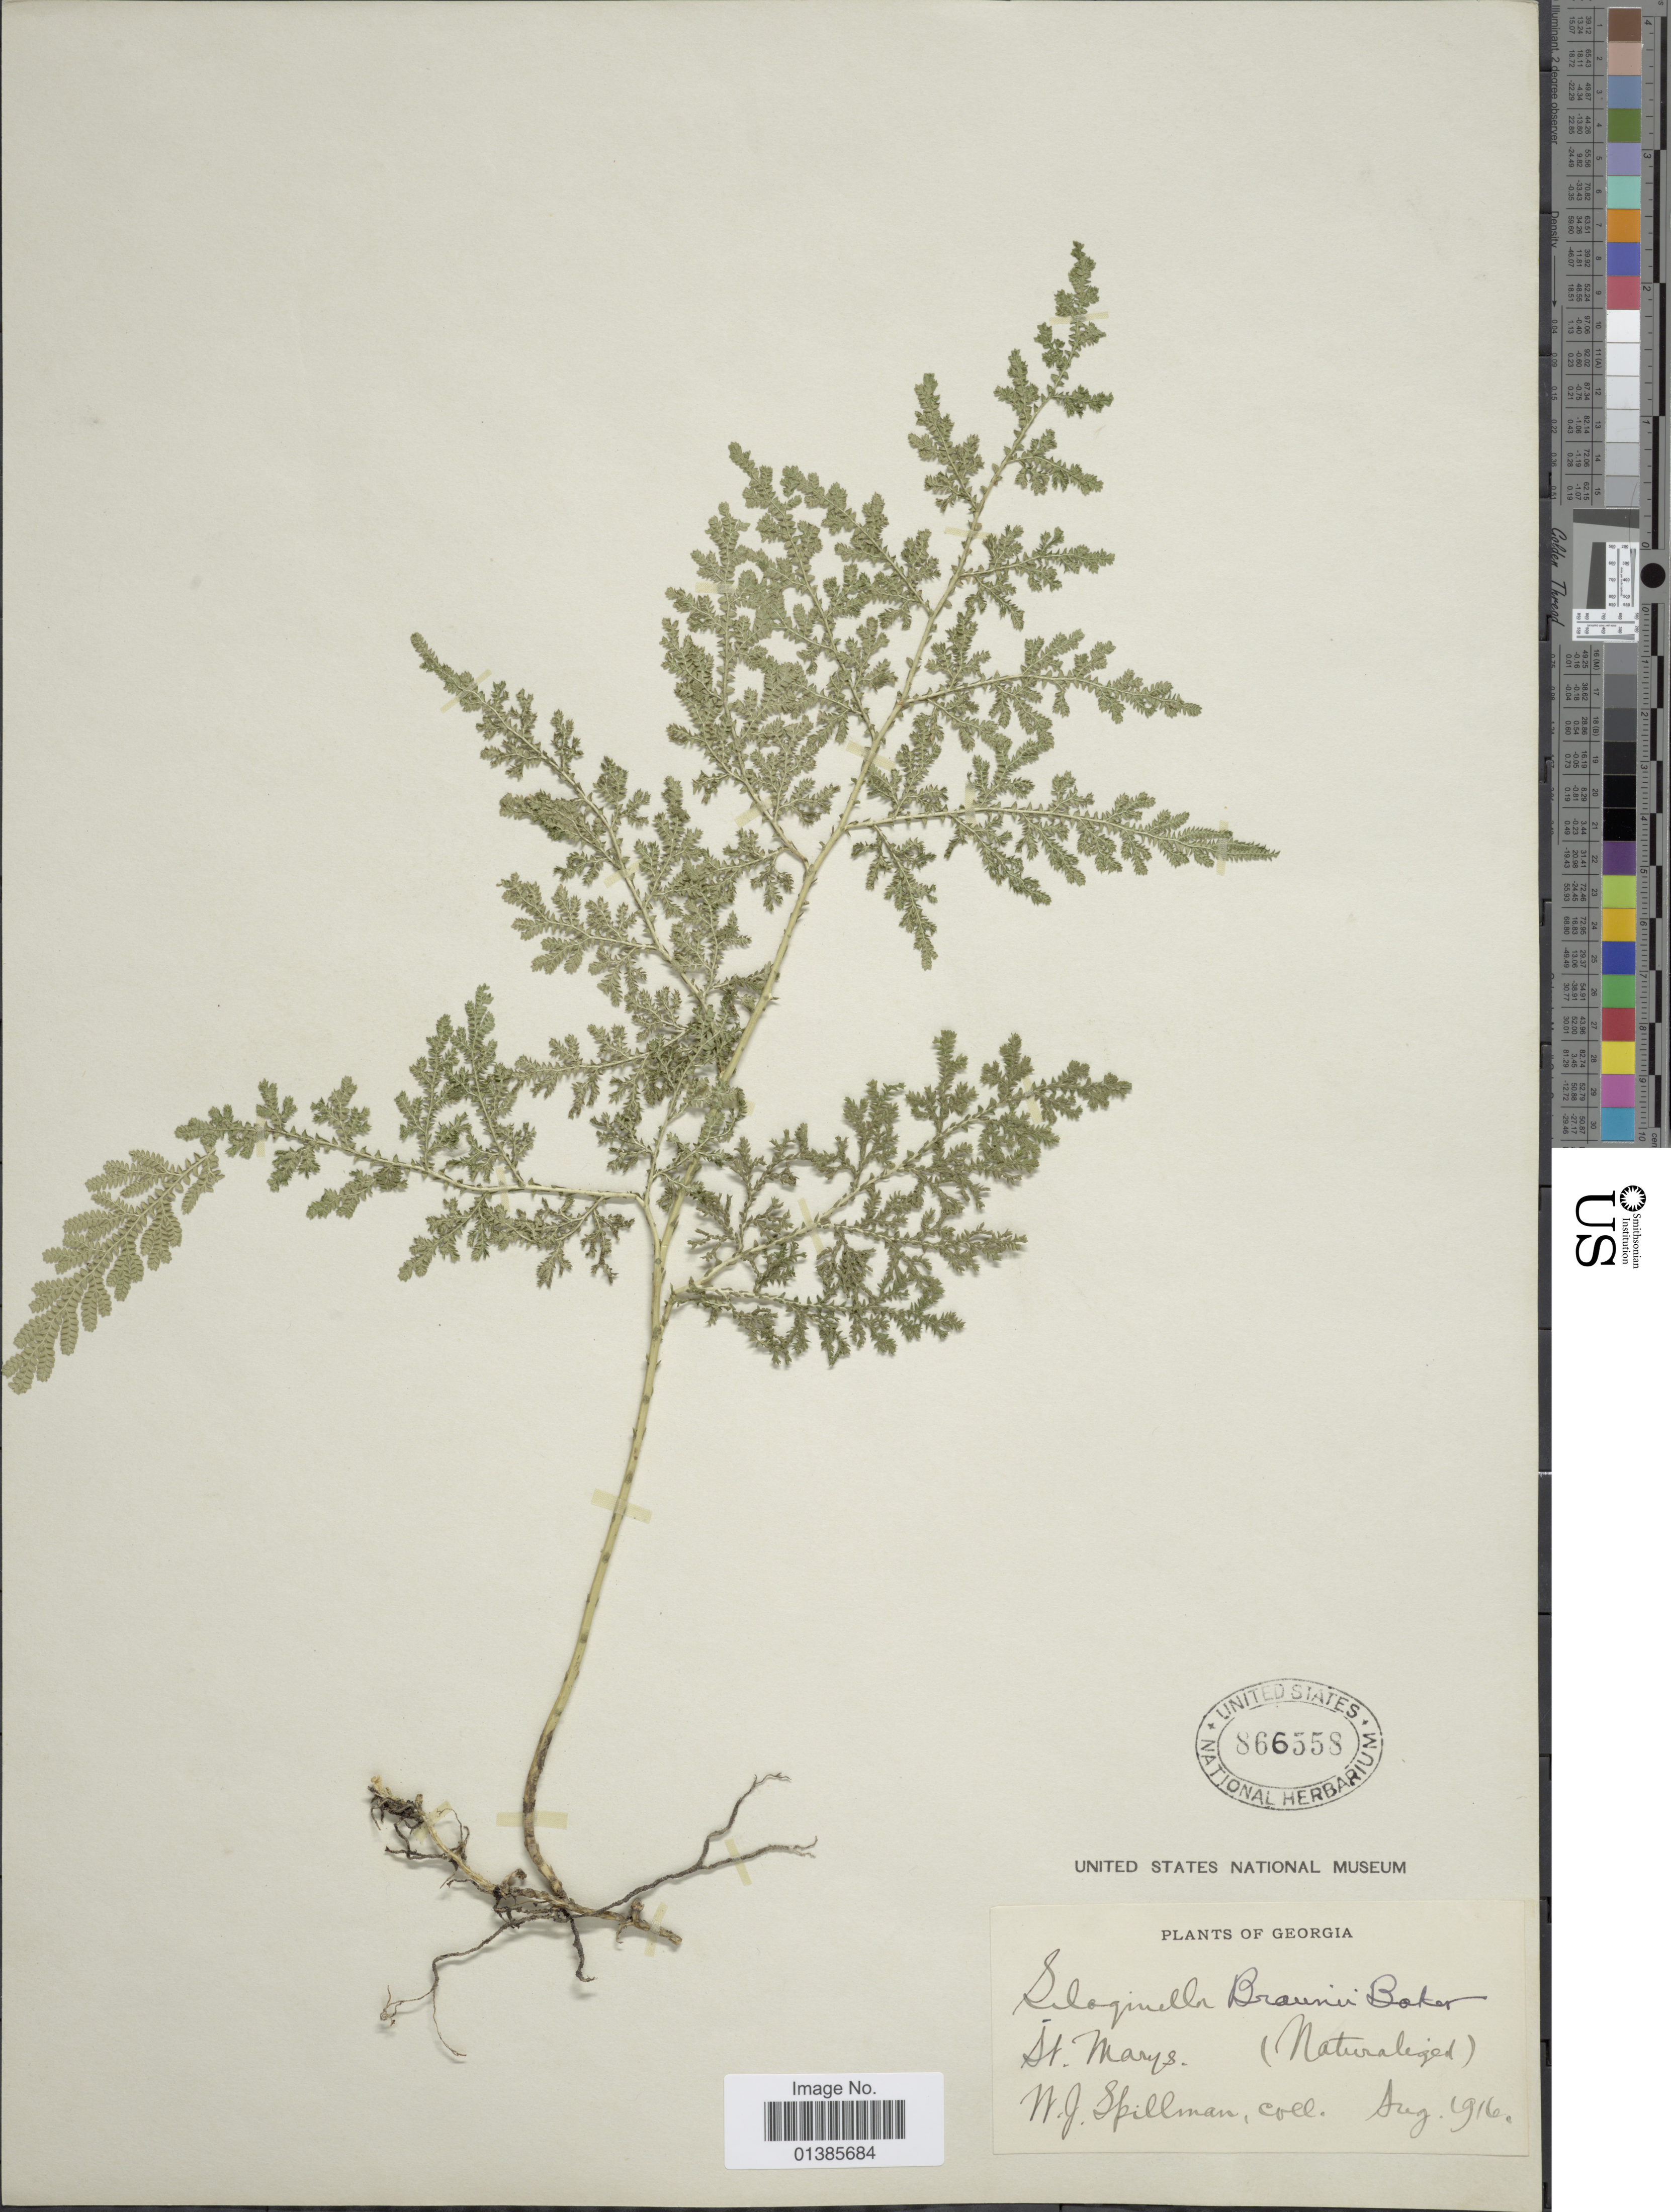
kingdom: Plantae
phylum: Tracheophyta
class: Lycopodiopsida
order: Selaginellales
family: Selaginellaceae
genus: Selaginella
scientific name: Selaginella braunii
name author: Baker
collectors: J. Spillman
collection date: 1916-08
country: United States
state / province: Georgia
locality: St. Marys.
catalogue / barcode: US 866558